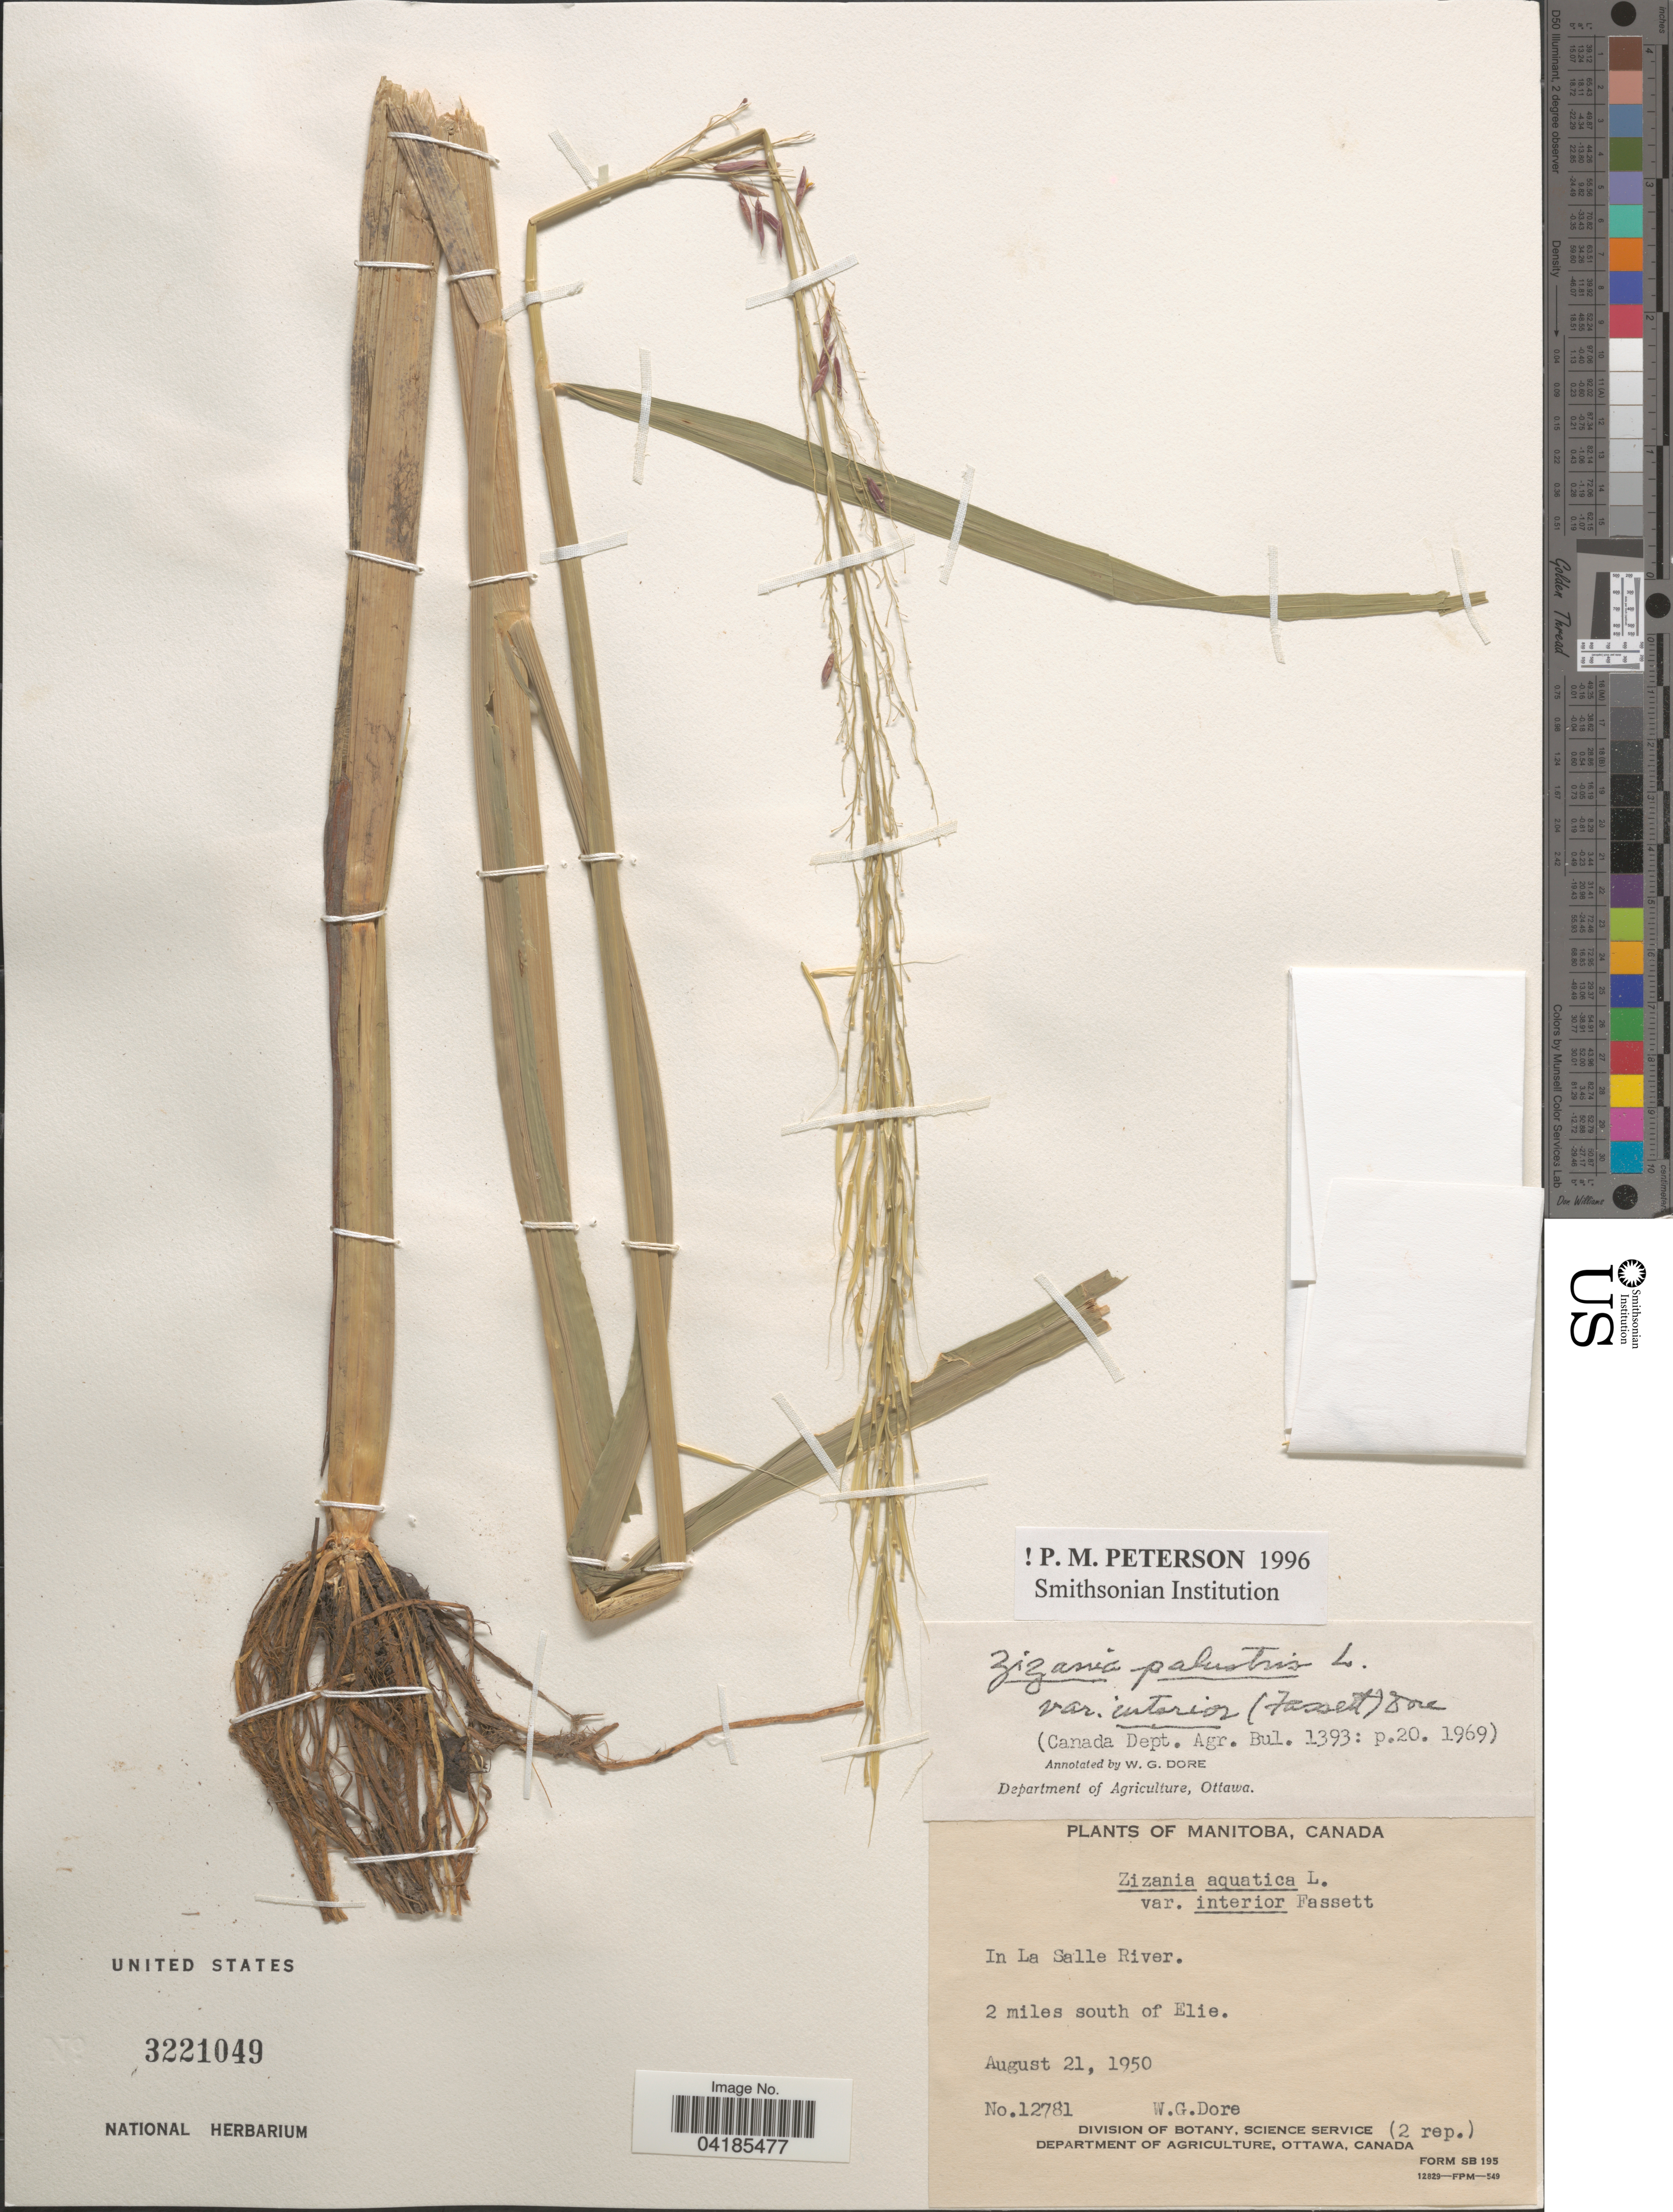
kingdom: Plantae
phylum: Tracheophyta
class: Liliopsida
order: Poales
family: Poaceae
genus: Zizania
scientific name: Zizania palustris var. interior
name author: L.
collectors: W. Dore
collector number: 12781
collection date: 1950-08-21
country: Canada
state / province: Manitoba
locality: In La Salle River. 2 miles south of Elie.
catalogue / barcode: US 3221049